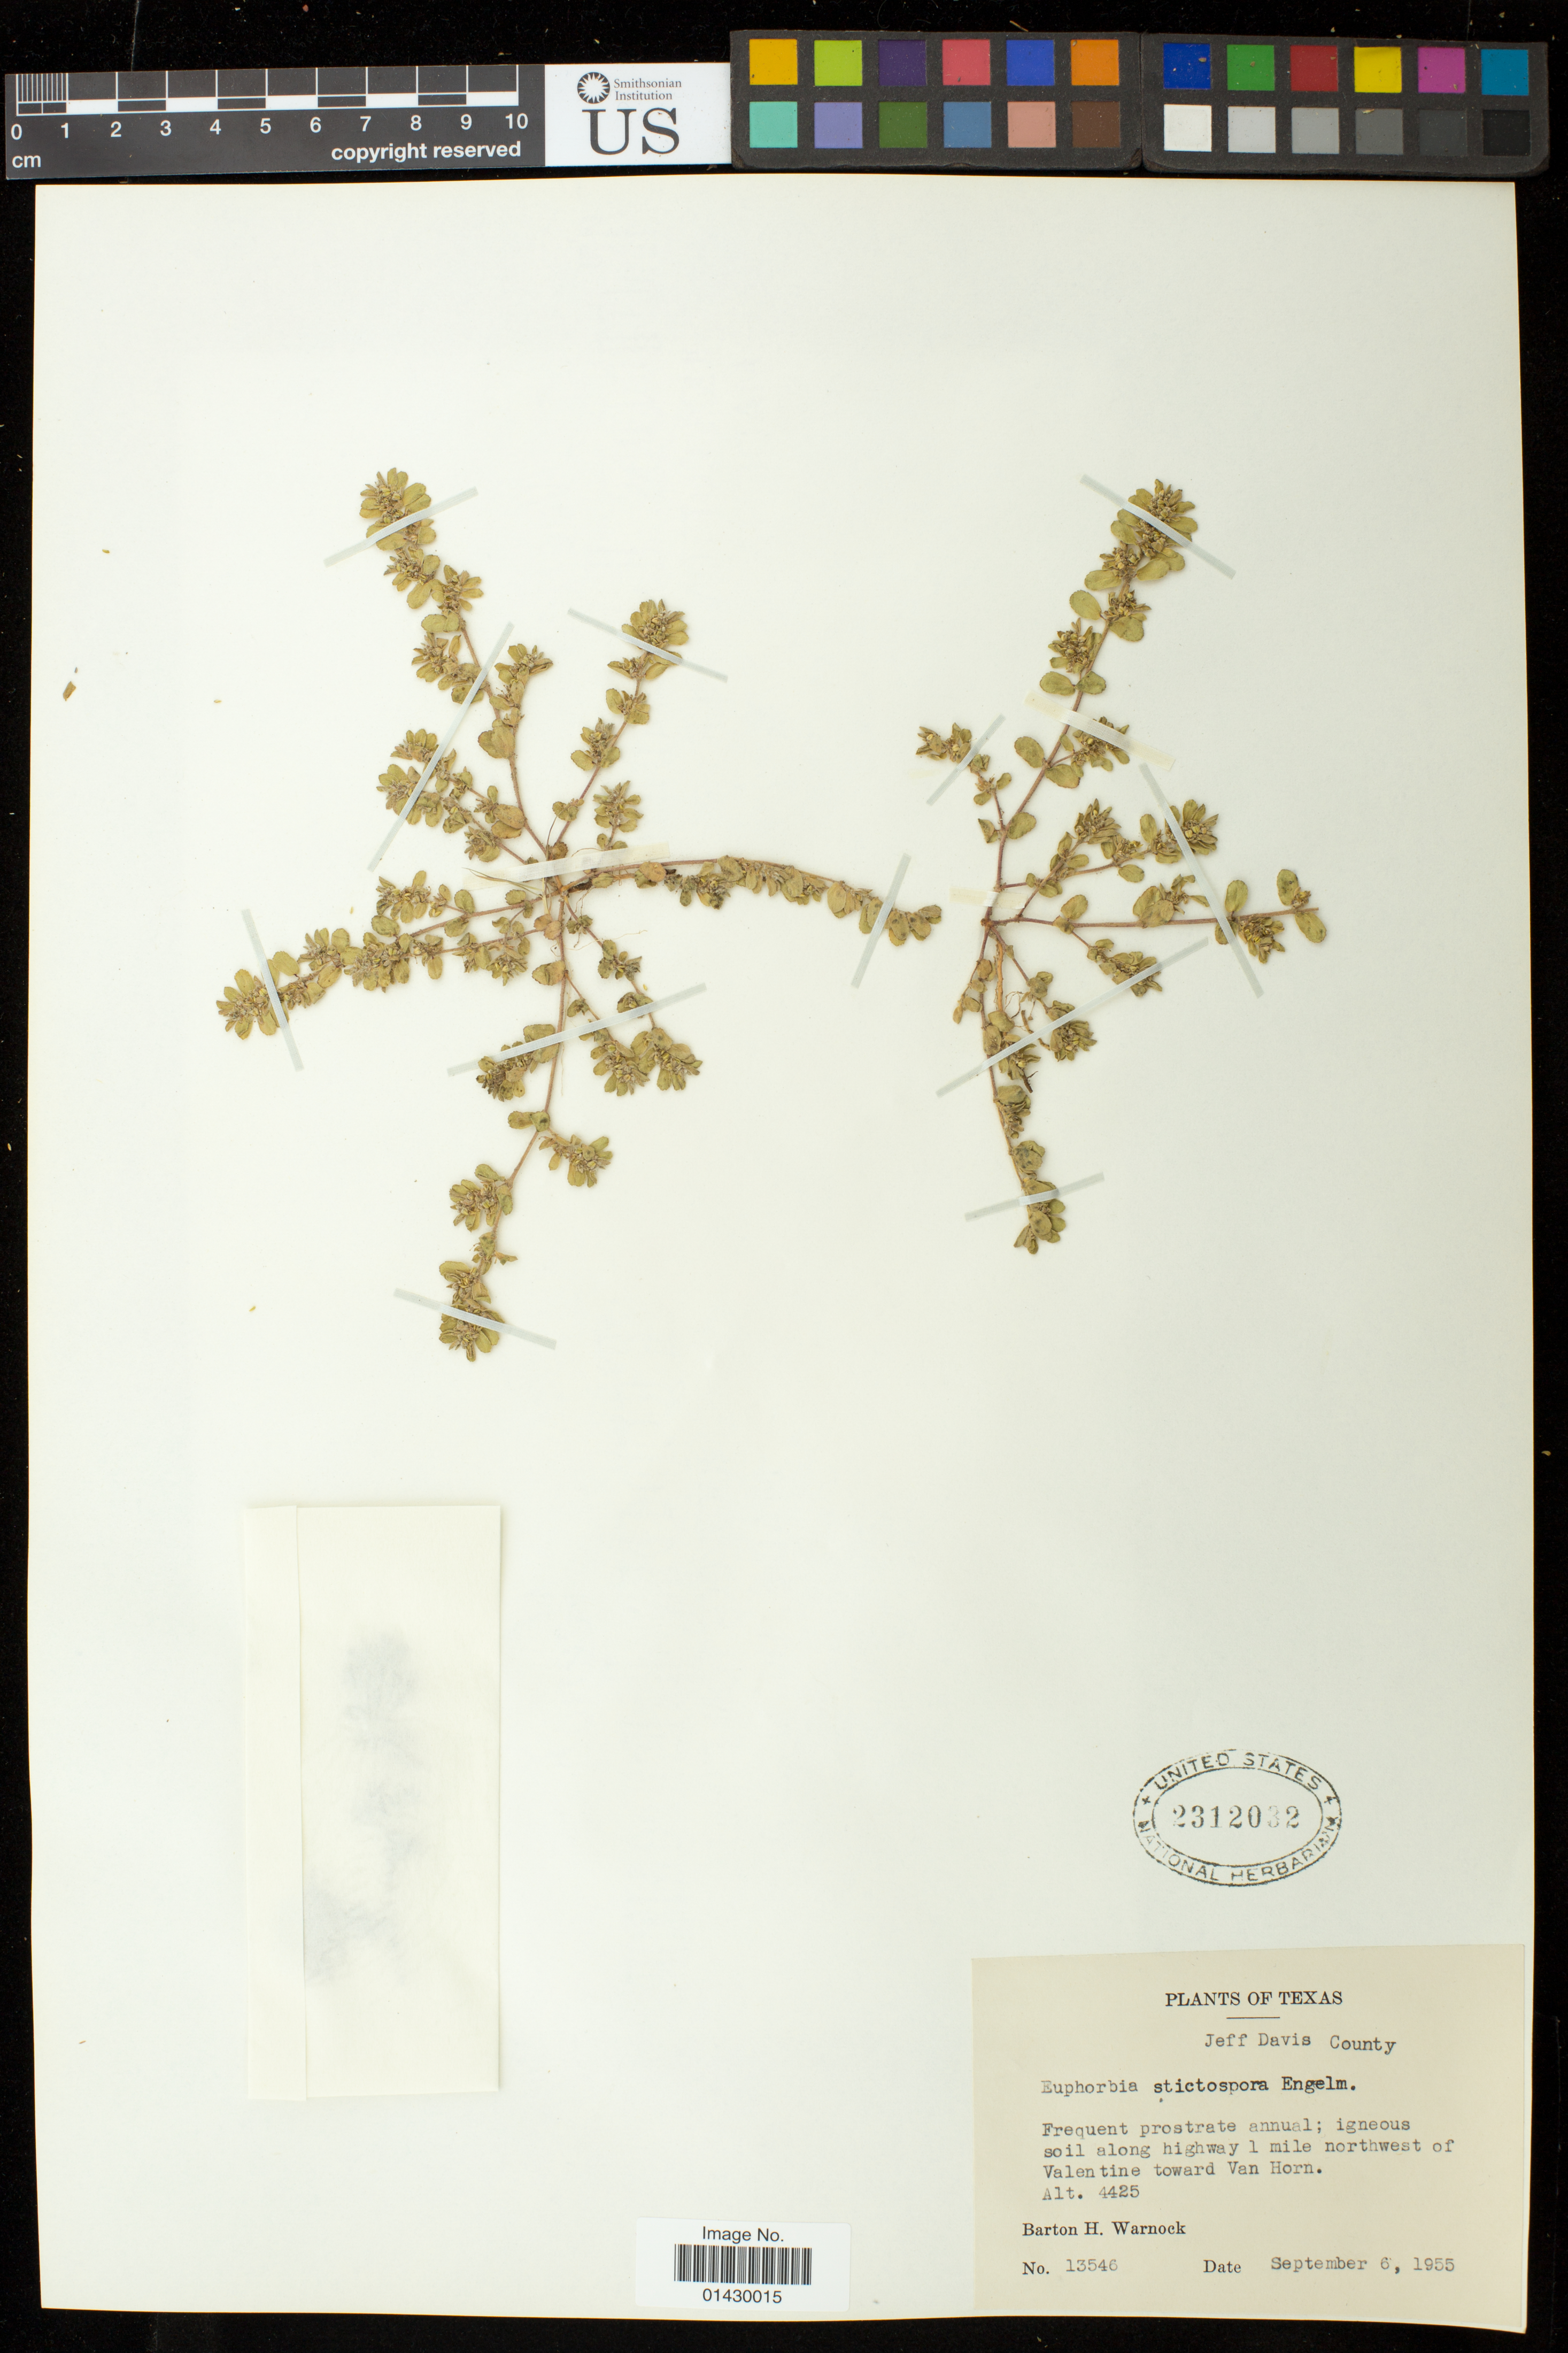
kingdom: Plantae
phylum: Tracheophyta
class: Magnoliopsida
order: Malpighiales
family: Euphorbiaceae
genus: Euphorbia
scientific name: Euphorbia stictospora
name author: Engelm.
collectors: B. H. Warnock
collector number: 13546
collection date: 1955-09-06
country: United States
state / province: Texas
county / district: Jeff Davis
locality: Highway 1 mile northwest of Valentine toward Van Horn.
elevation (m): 1349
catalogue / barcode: US 2312032